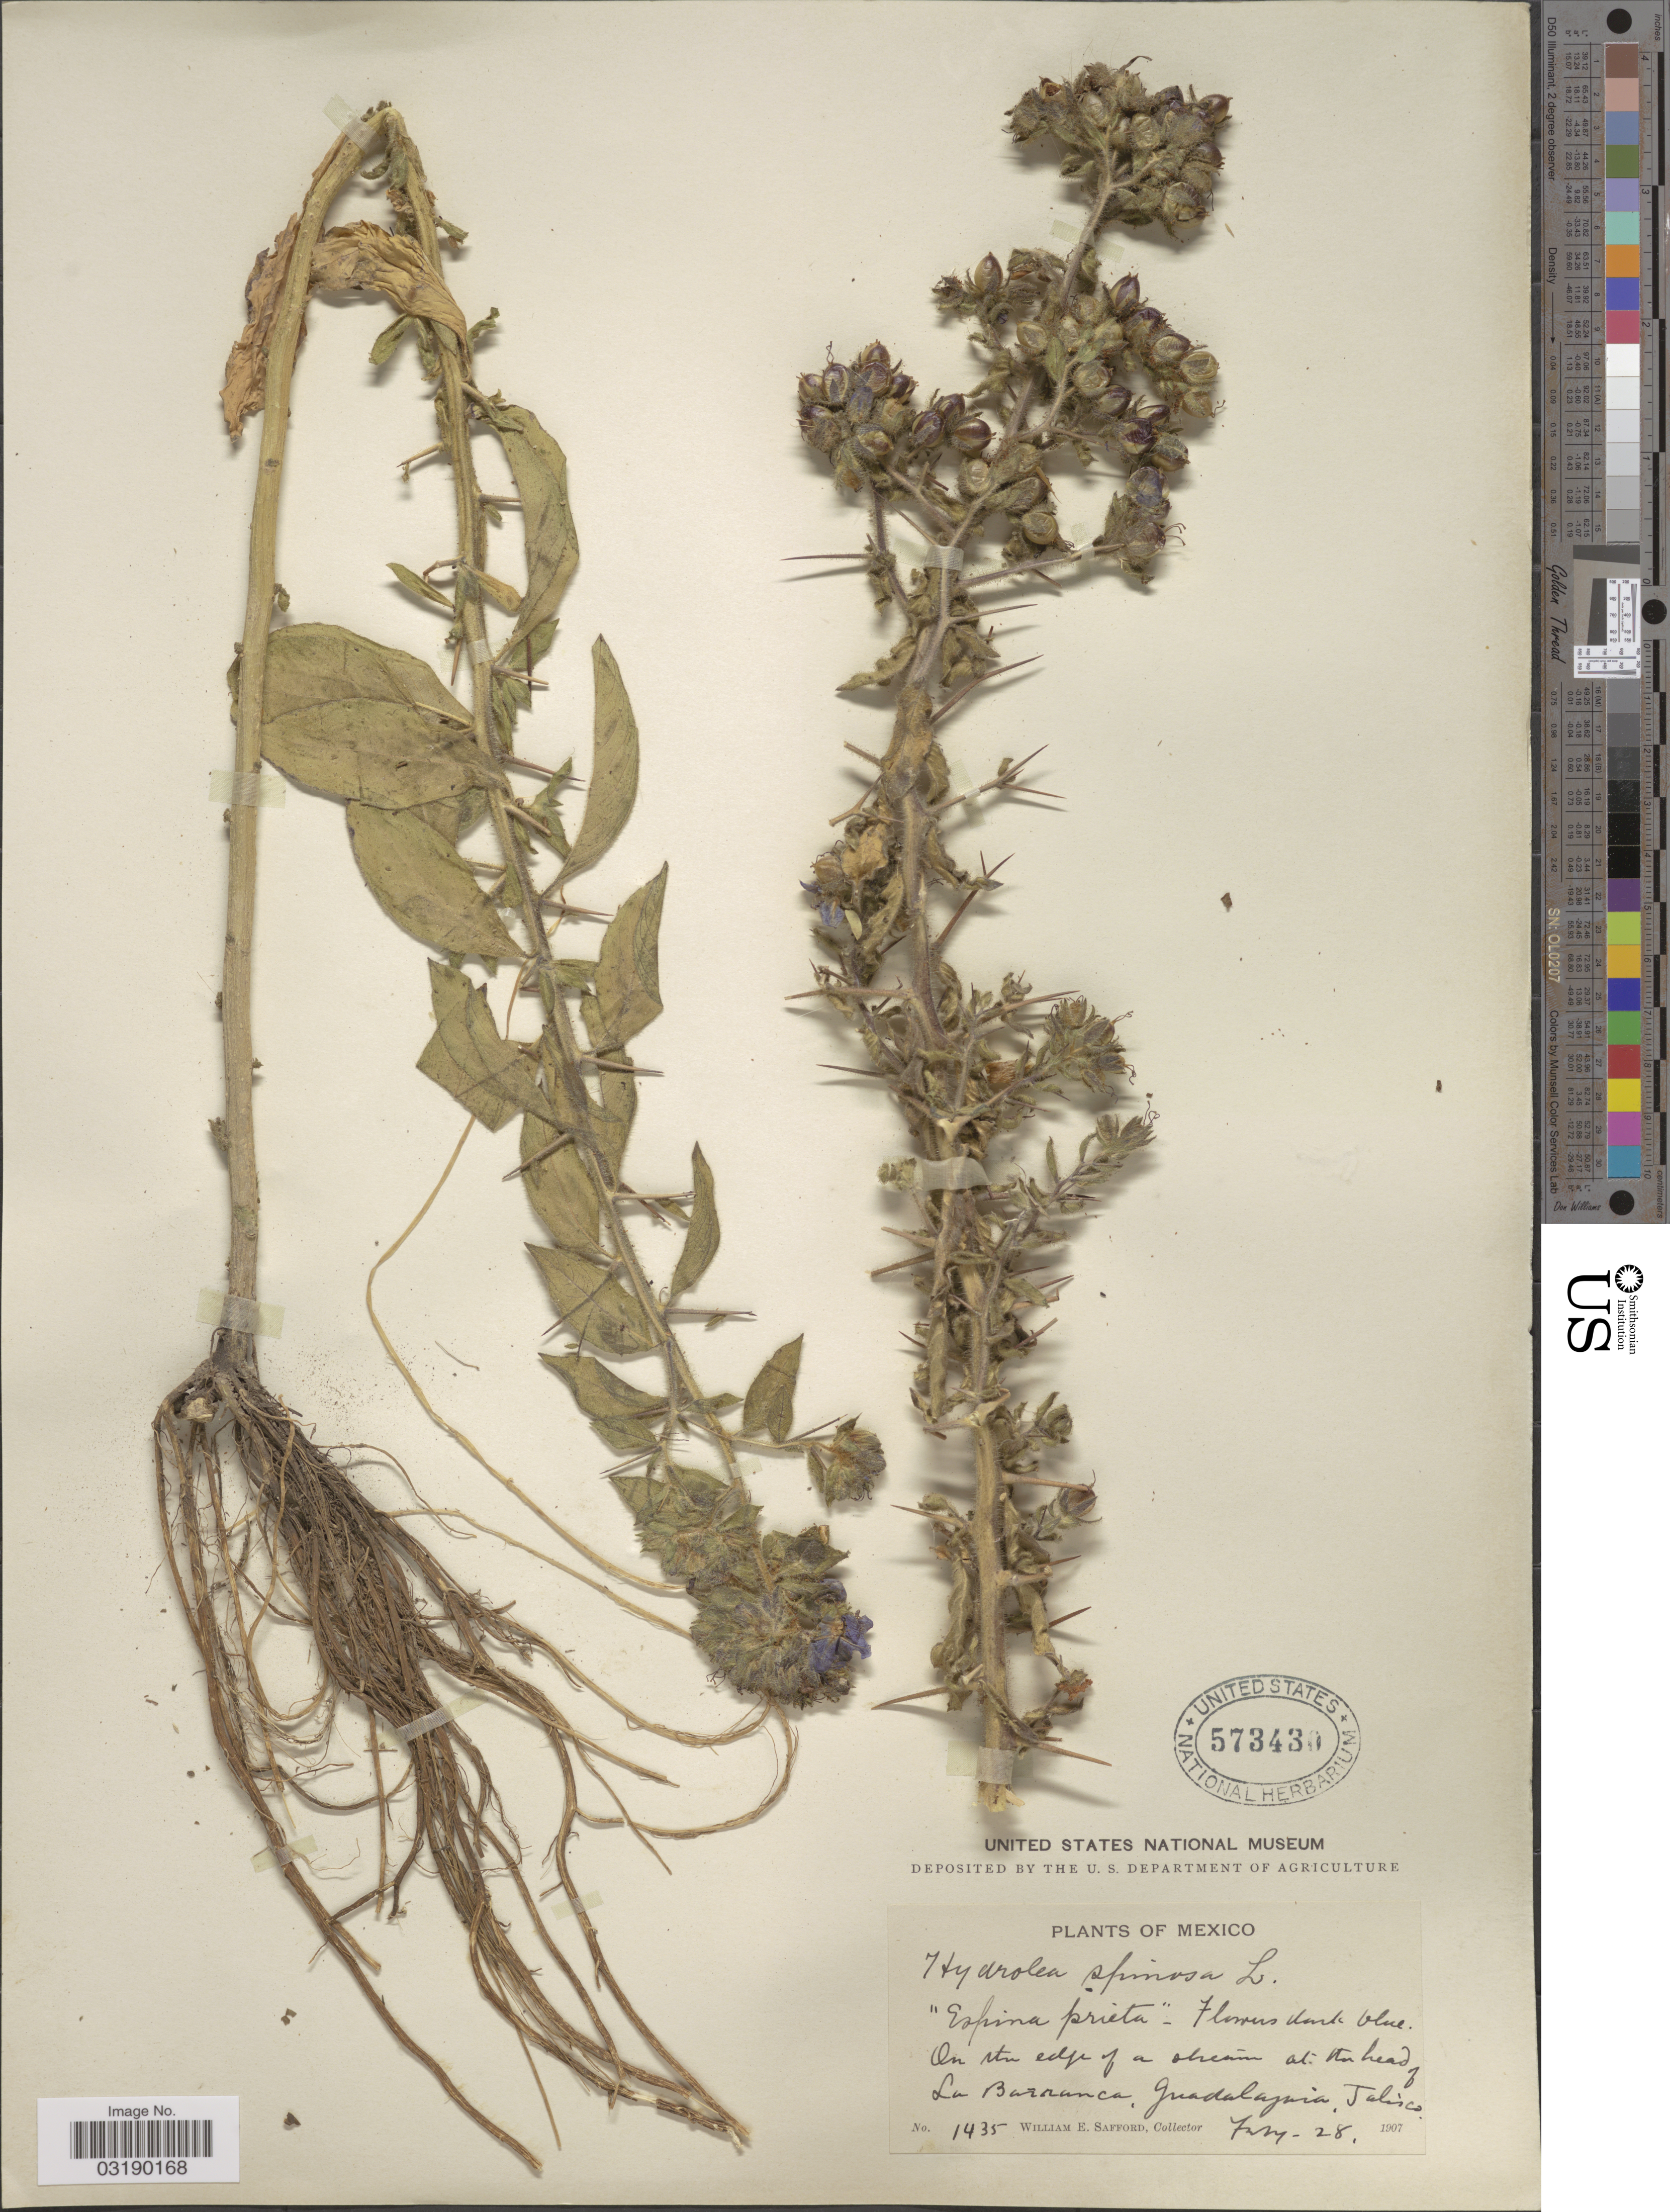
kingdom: Plantae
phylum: Tracheophyta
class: Magnoliopsida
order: Solanales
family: Hydroleaceae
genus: Hydrolea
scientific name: Hydrolea spinosa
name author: L.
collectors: W. E. Safford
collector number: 1435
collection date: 1907-02-28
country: Mexico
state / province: Jalisco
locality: On the edge of a stream at the head of La Barranca, Guadalajara.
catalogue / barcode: US 573430